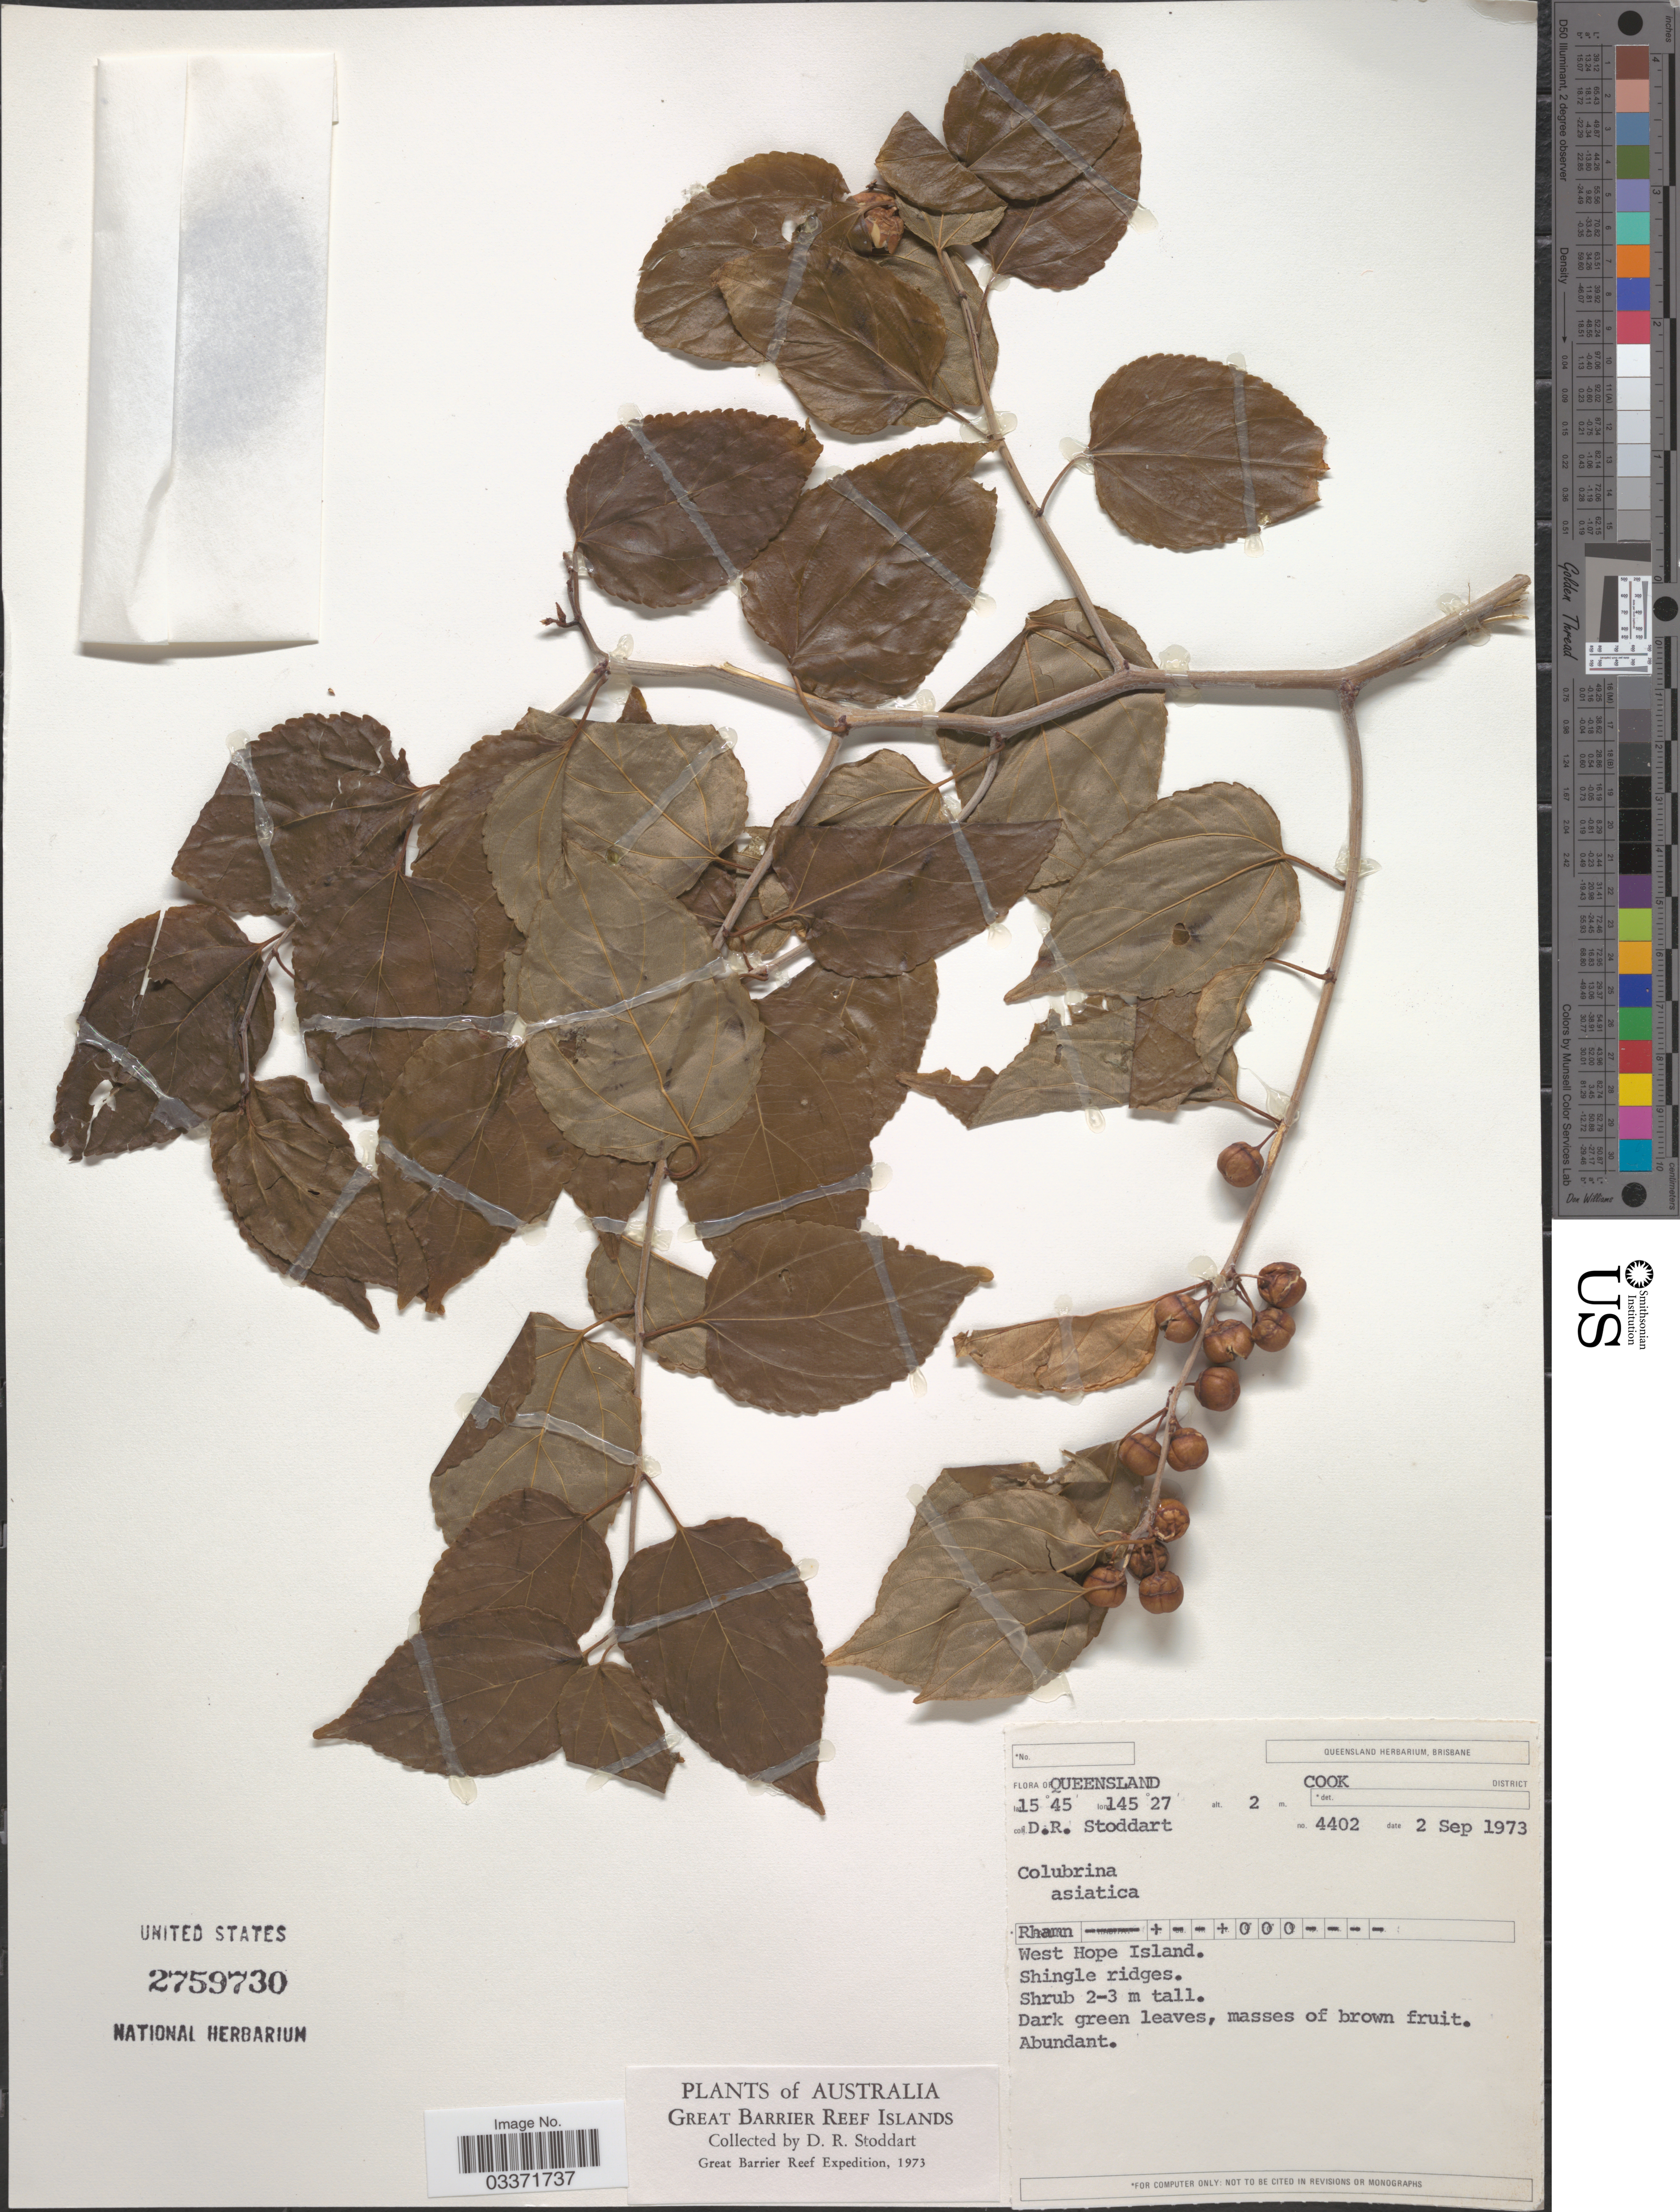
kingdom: Plantae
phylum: Tracheophyta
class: Magnoliopsida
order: Rosales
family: Rhamnaceae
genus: Colubrina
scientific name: Colubrina asiatica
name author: (L.) Brongn.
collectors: D. R. Stoddart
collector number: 4402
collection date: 1973-09-02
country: Australia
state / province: Queensland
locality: Great Barrier Reef Islands, Cook District, West Hope Island.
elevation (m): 2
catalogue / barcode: US 2759730